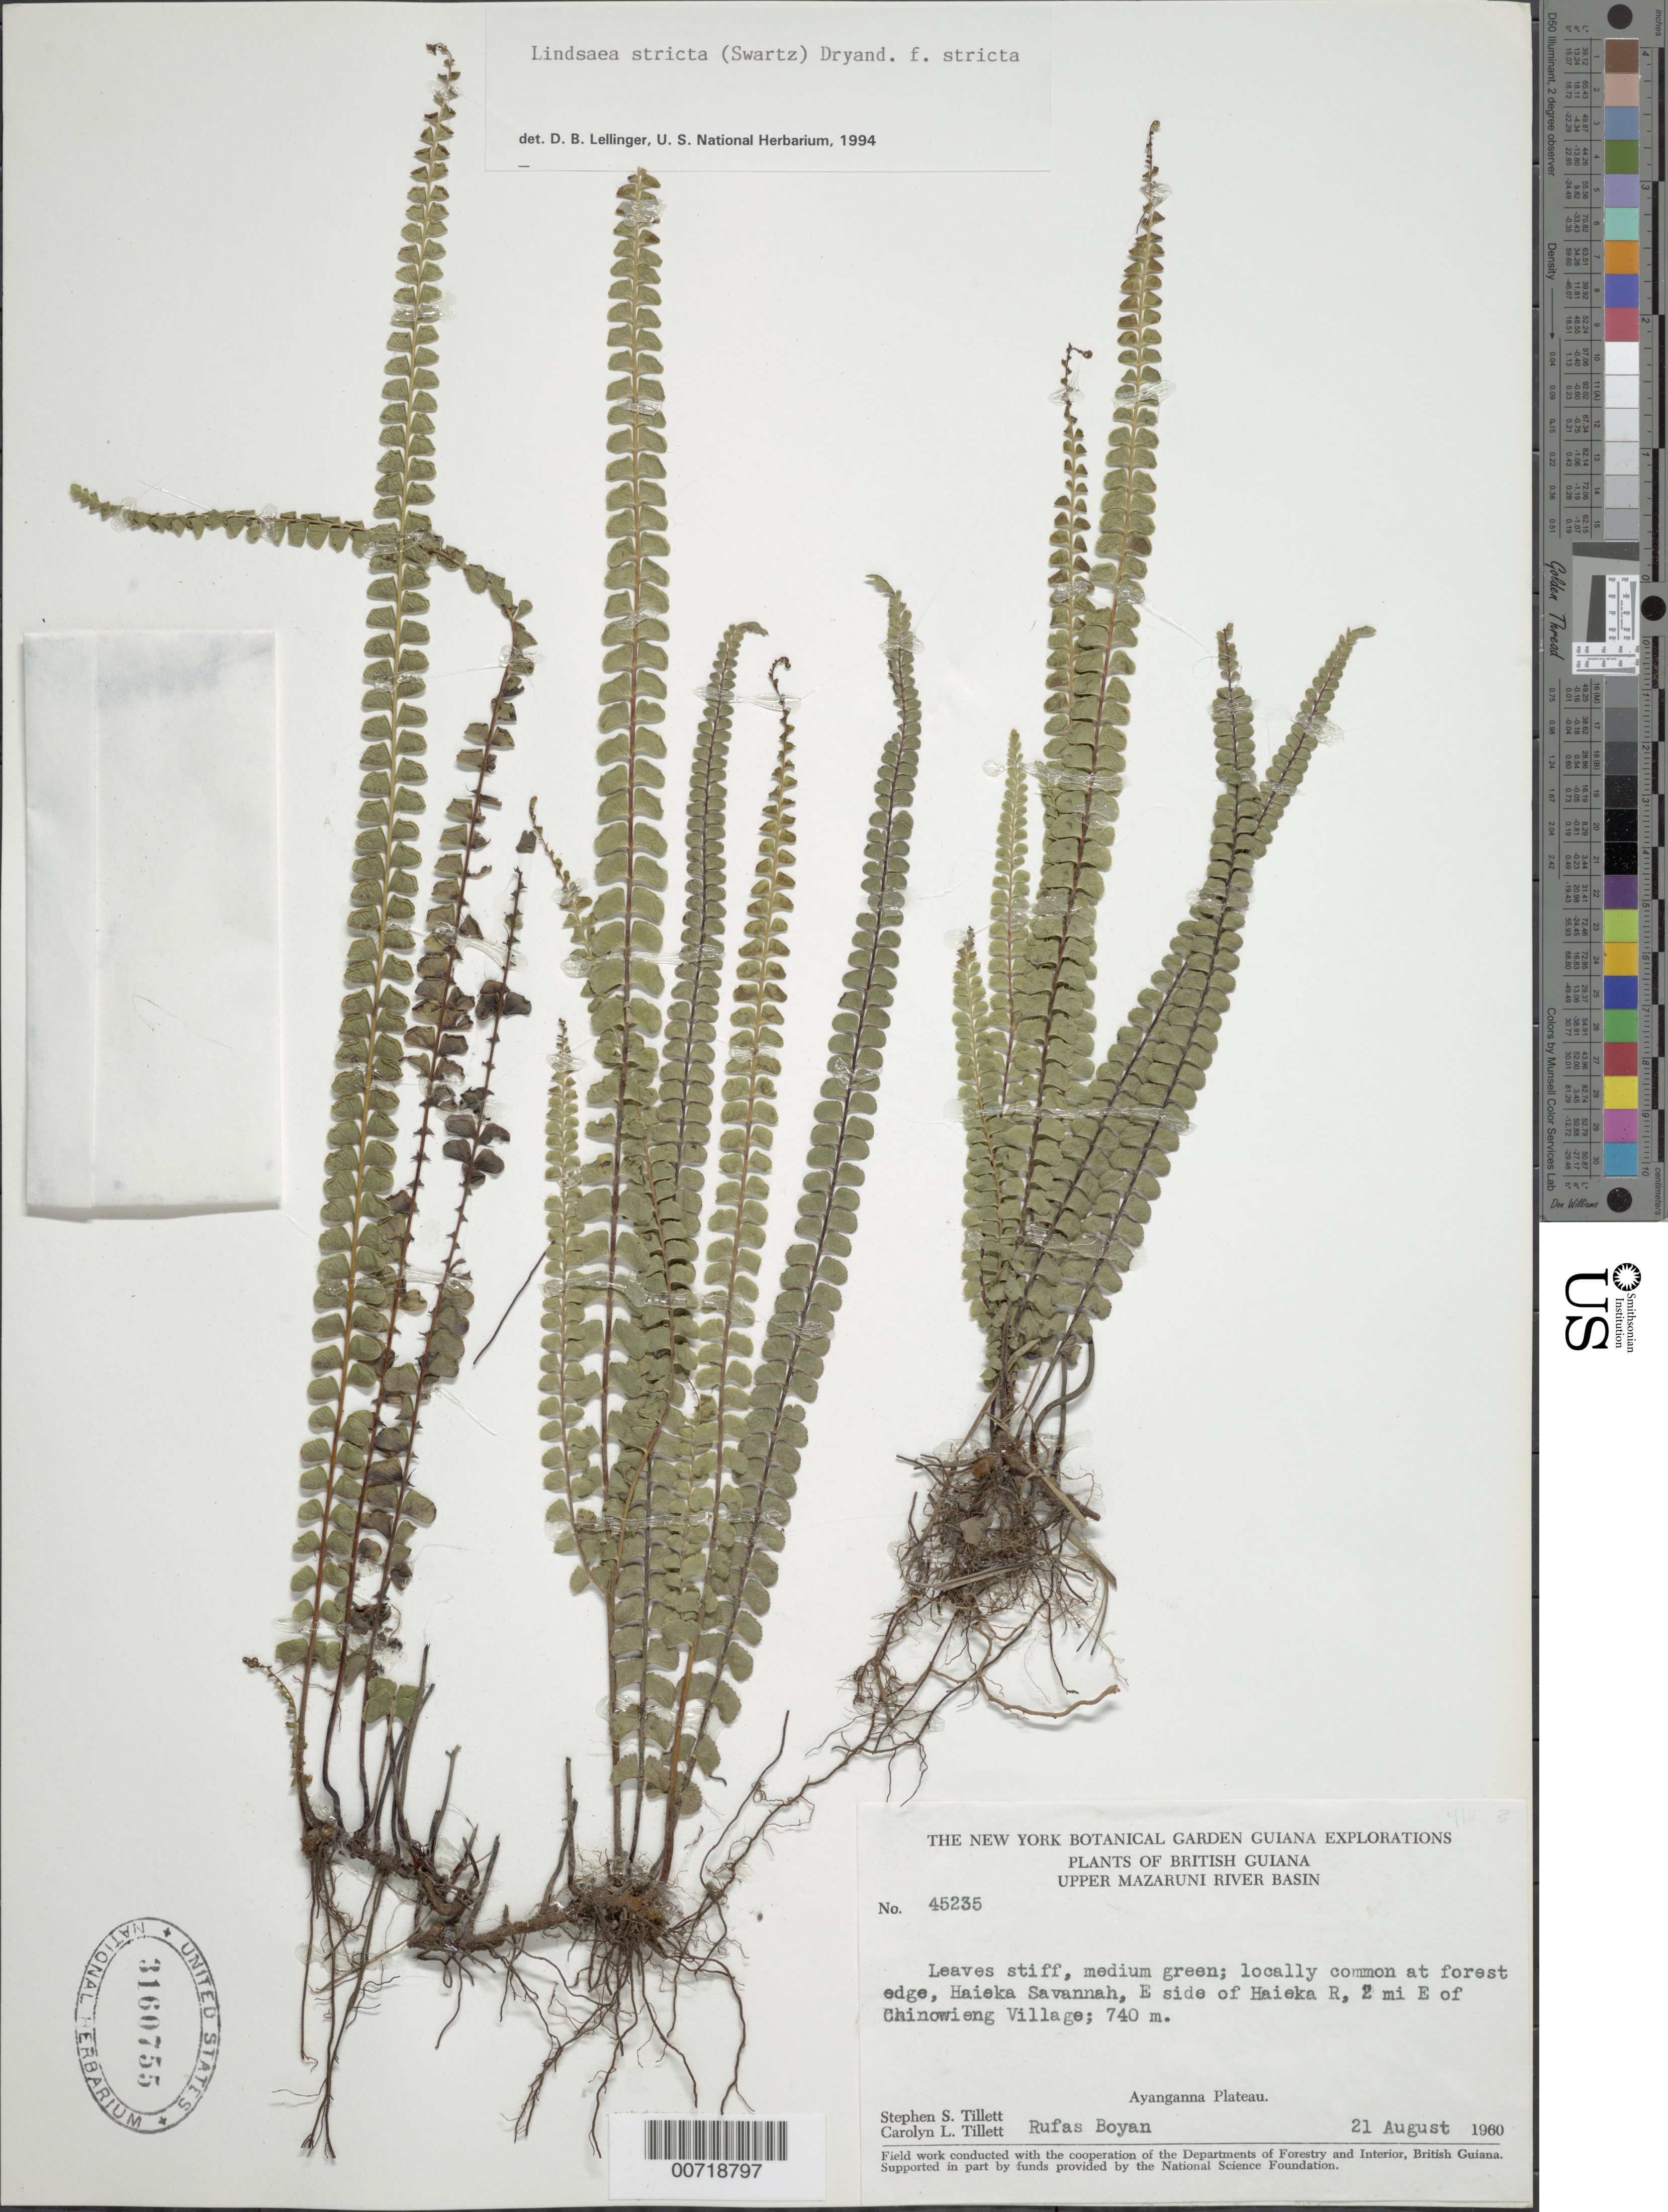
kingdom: Plantae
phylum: Tracheophyta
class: Polypodiopsida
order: Polypodiales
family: Lindsaeaceae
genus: Lindsaea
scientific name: Lindsaea stricta var. stricta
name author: (Sw.) Dryand.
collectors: S. S. Tillett, C. L. Tillett & R. Boyan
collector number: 45235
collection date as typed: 21-Aug-60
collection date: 1960-08-21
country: Guyana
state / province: Cuyuni-Mazaruni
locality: Haieka Savanna, E side of Haieka R., 2 mi. E of Chinowieng Village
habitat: Forest edge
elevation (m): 740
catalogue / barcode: US 3160755